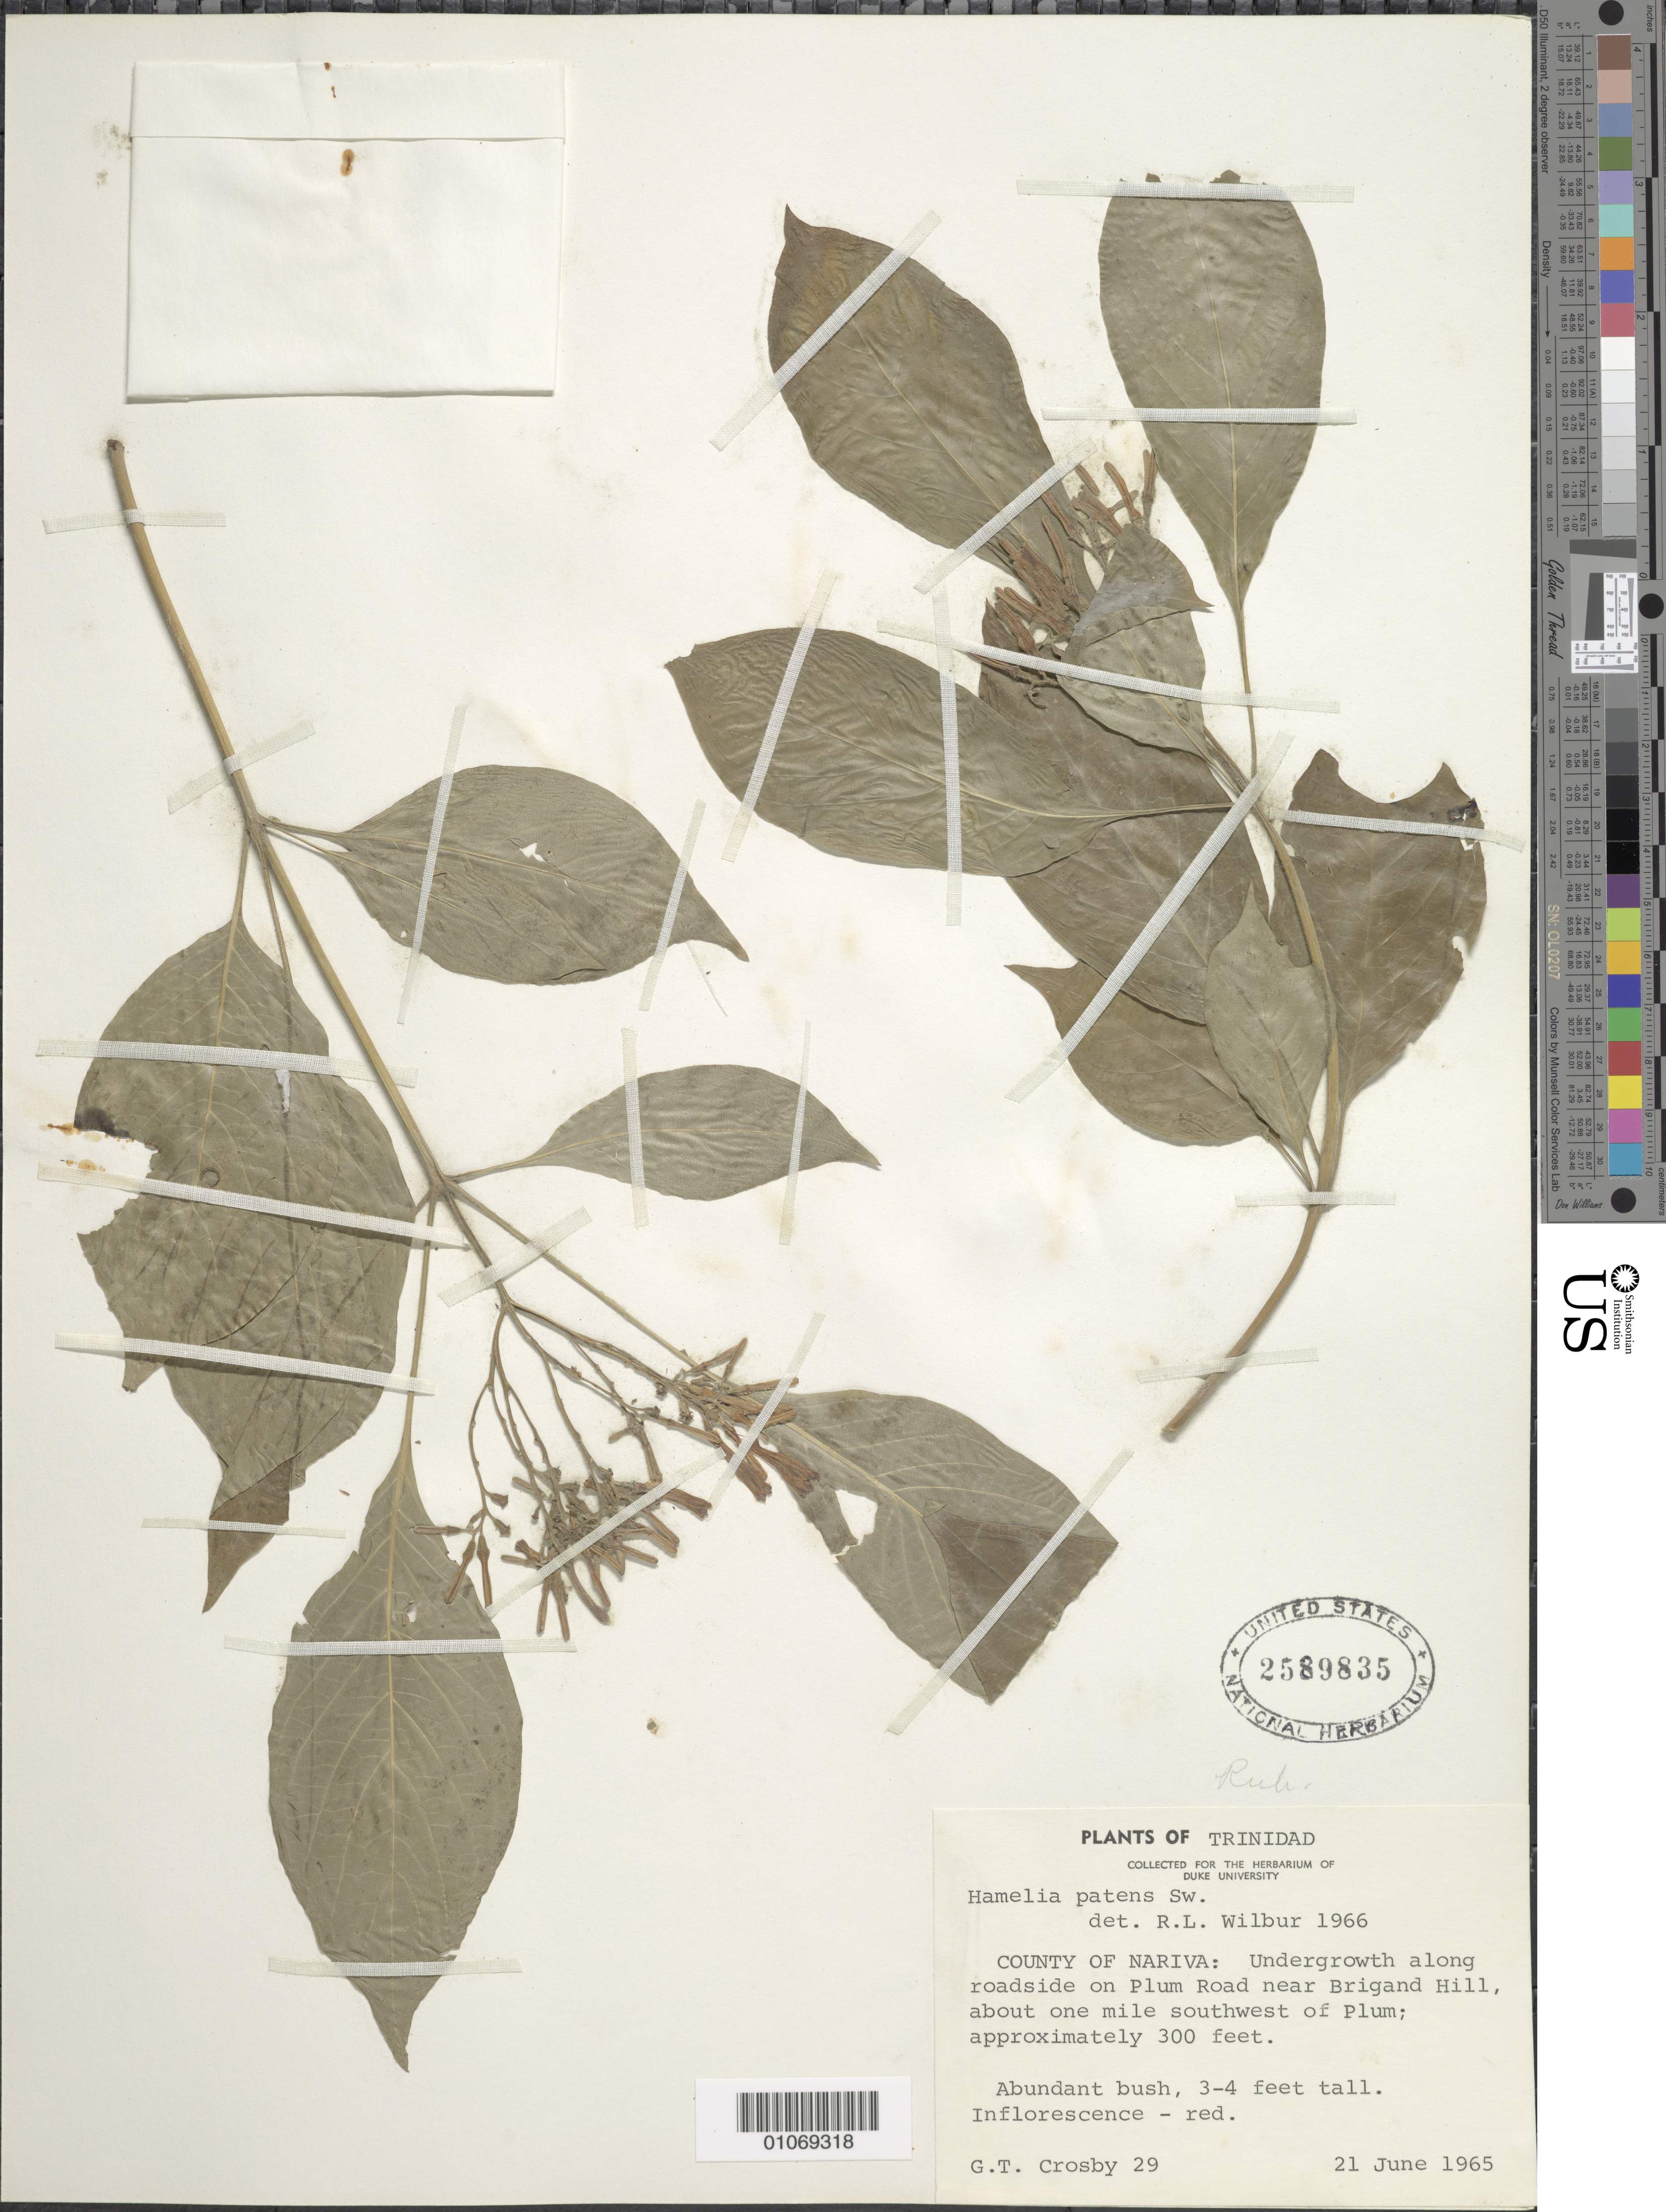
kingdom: Plantae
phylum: Tracheophyta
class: Magnoliopsida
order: Gentianales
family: Rubiaceae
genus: Hamelia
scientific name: Hamelia patens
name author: Jacq.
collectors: G. T. Crosby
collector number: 29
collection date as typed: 21 Jun 1965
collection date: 1965-06-21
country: Trinidad and Tobago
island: Trinidad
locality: County of Nariva: Undergrowth along roadside on Plum Road near Brigand Hill, about one mile southwest of Plum.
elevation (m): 91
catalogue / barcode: US 2589835